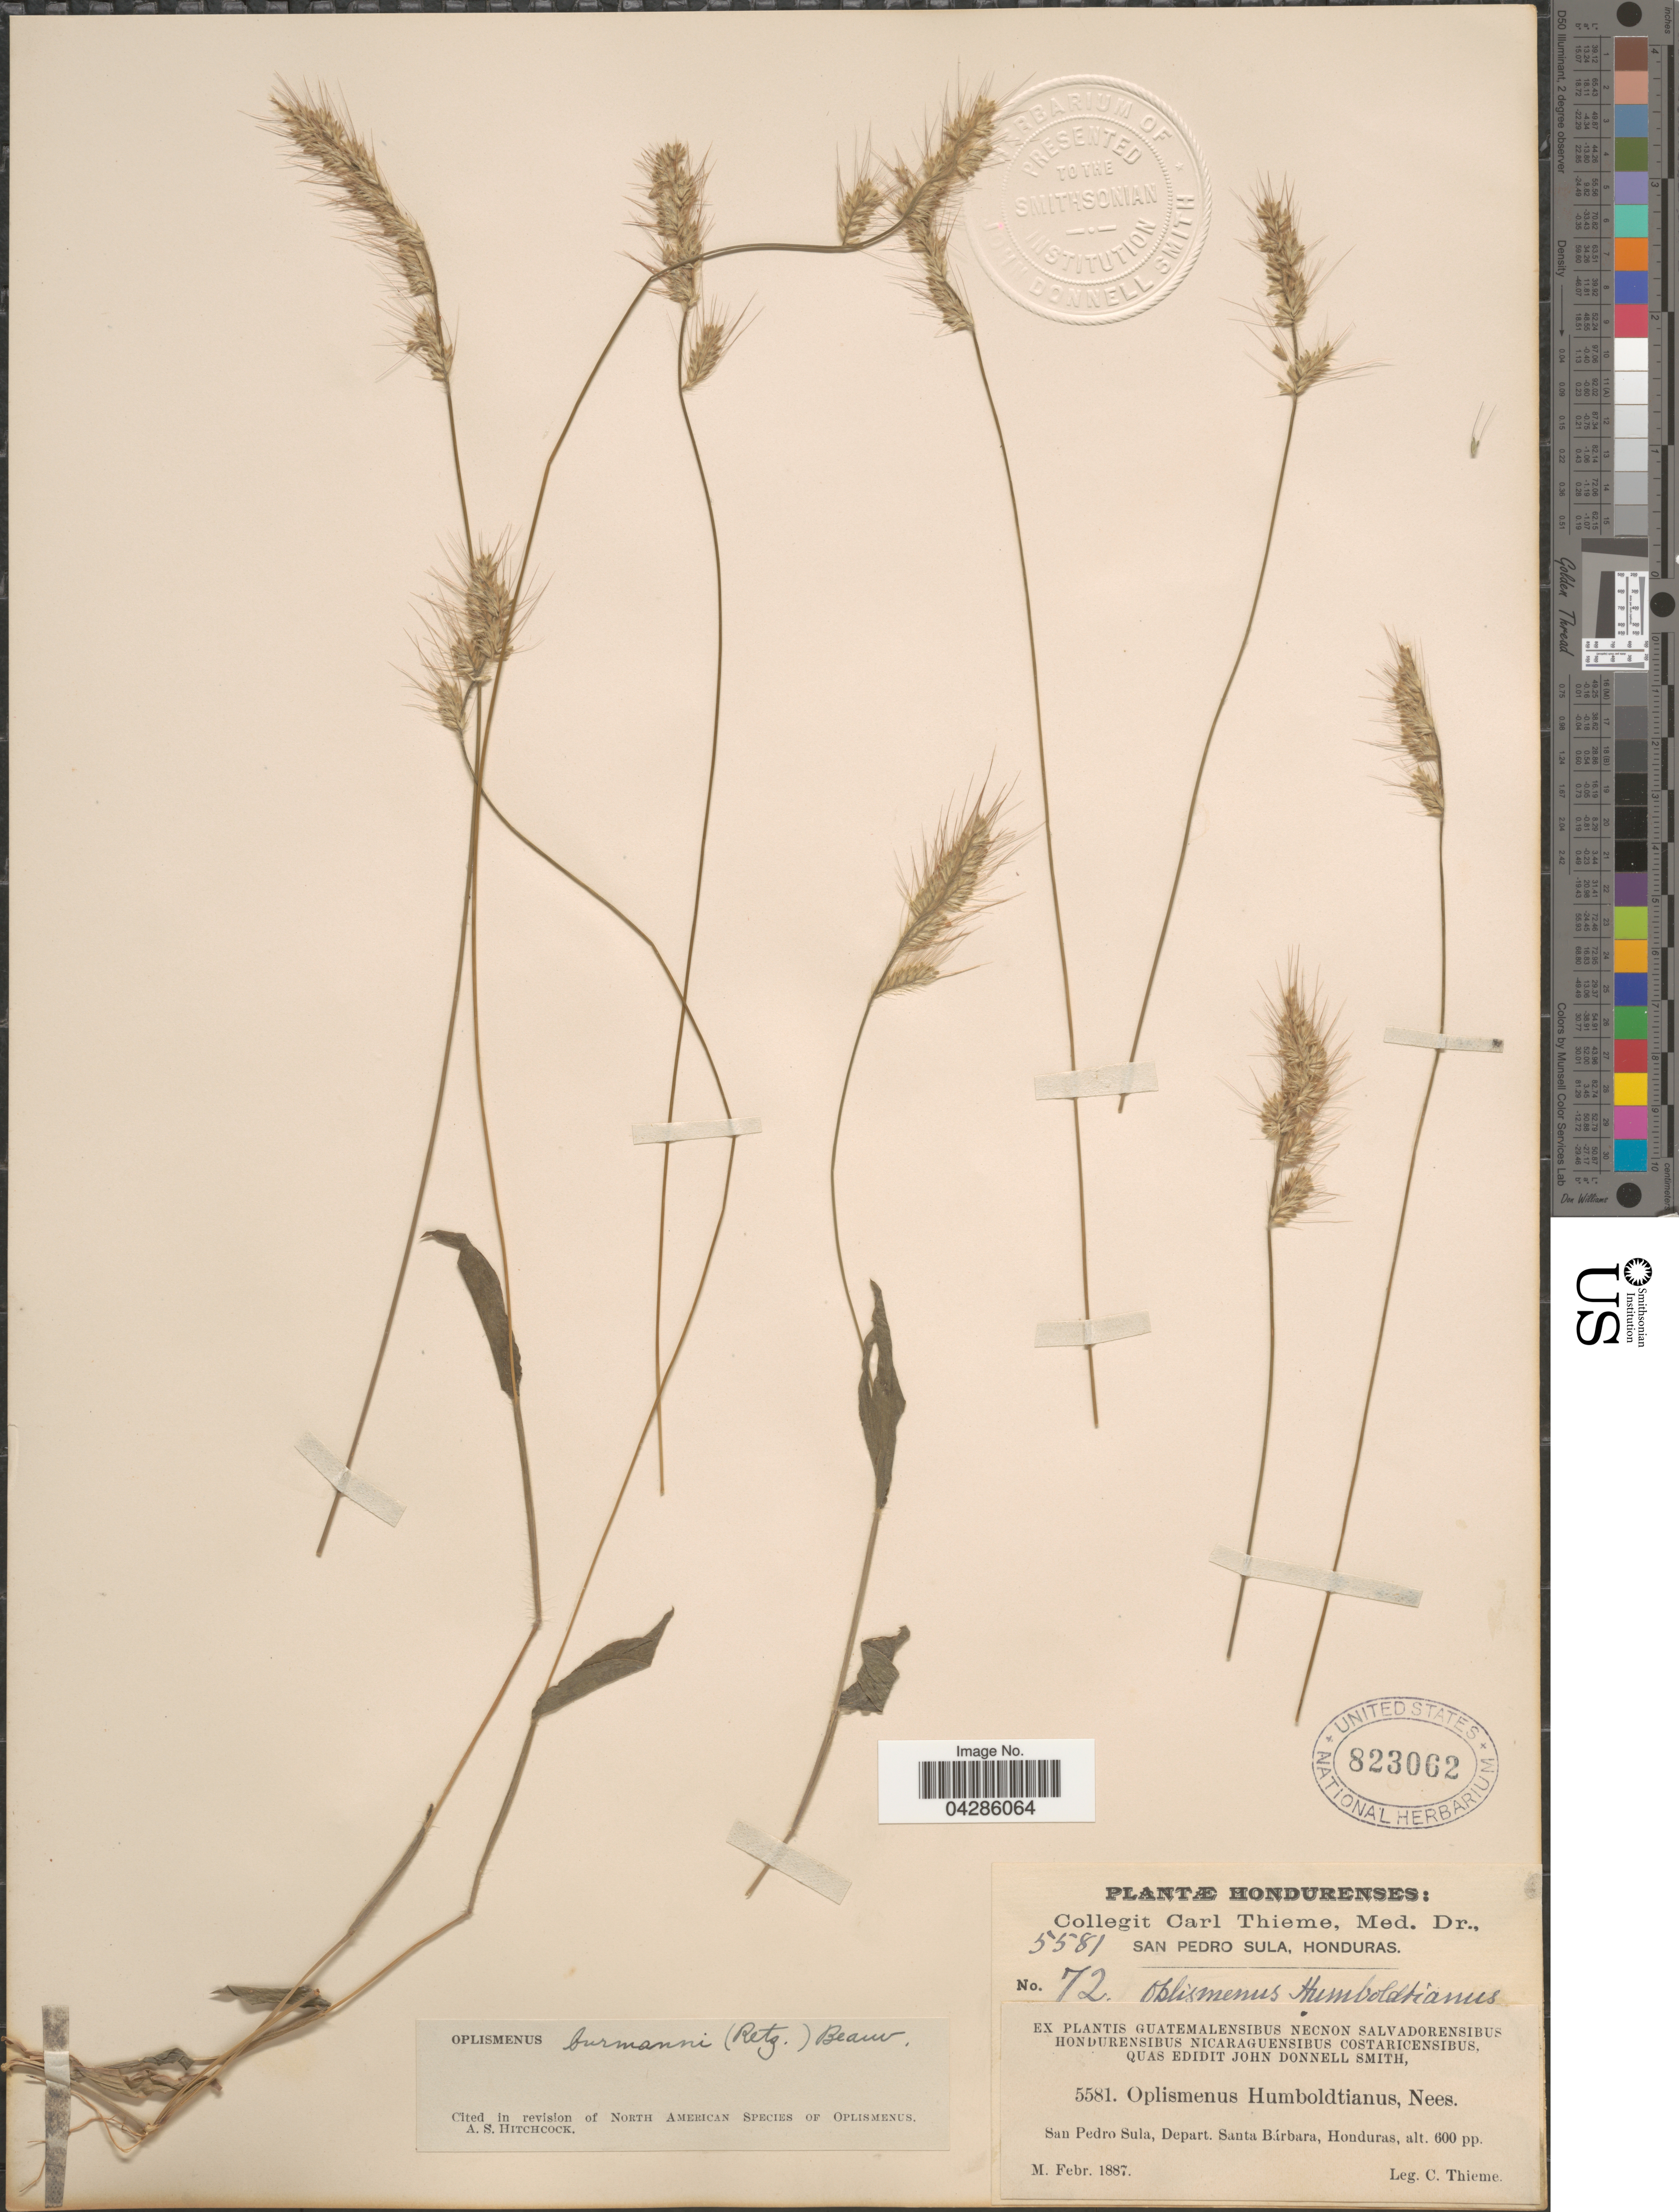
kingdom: Plantae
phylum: Tracheophyta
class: Liliopsida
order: Poales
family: Poaceae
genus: Oplismenus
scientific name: Oplismenus burmannii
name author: (Retz.) P. Beauv.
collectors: C. Thieme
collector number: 72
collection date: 1887-02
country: Honduras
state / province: Santa Barbara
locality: San Pedro Sula. Depart. Santa Bárbara.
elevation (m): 183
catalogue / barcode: US 823062